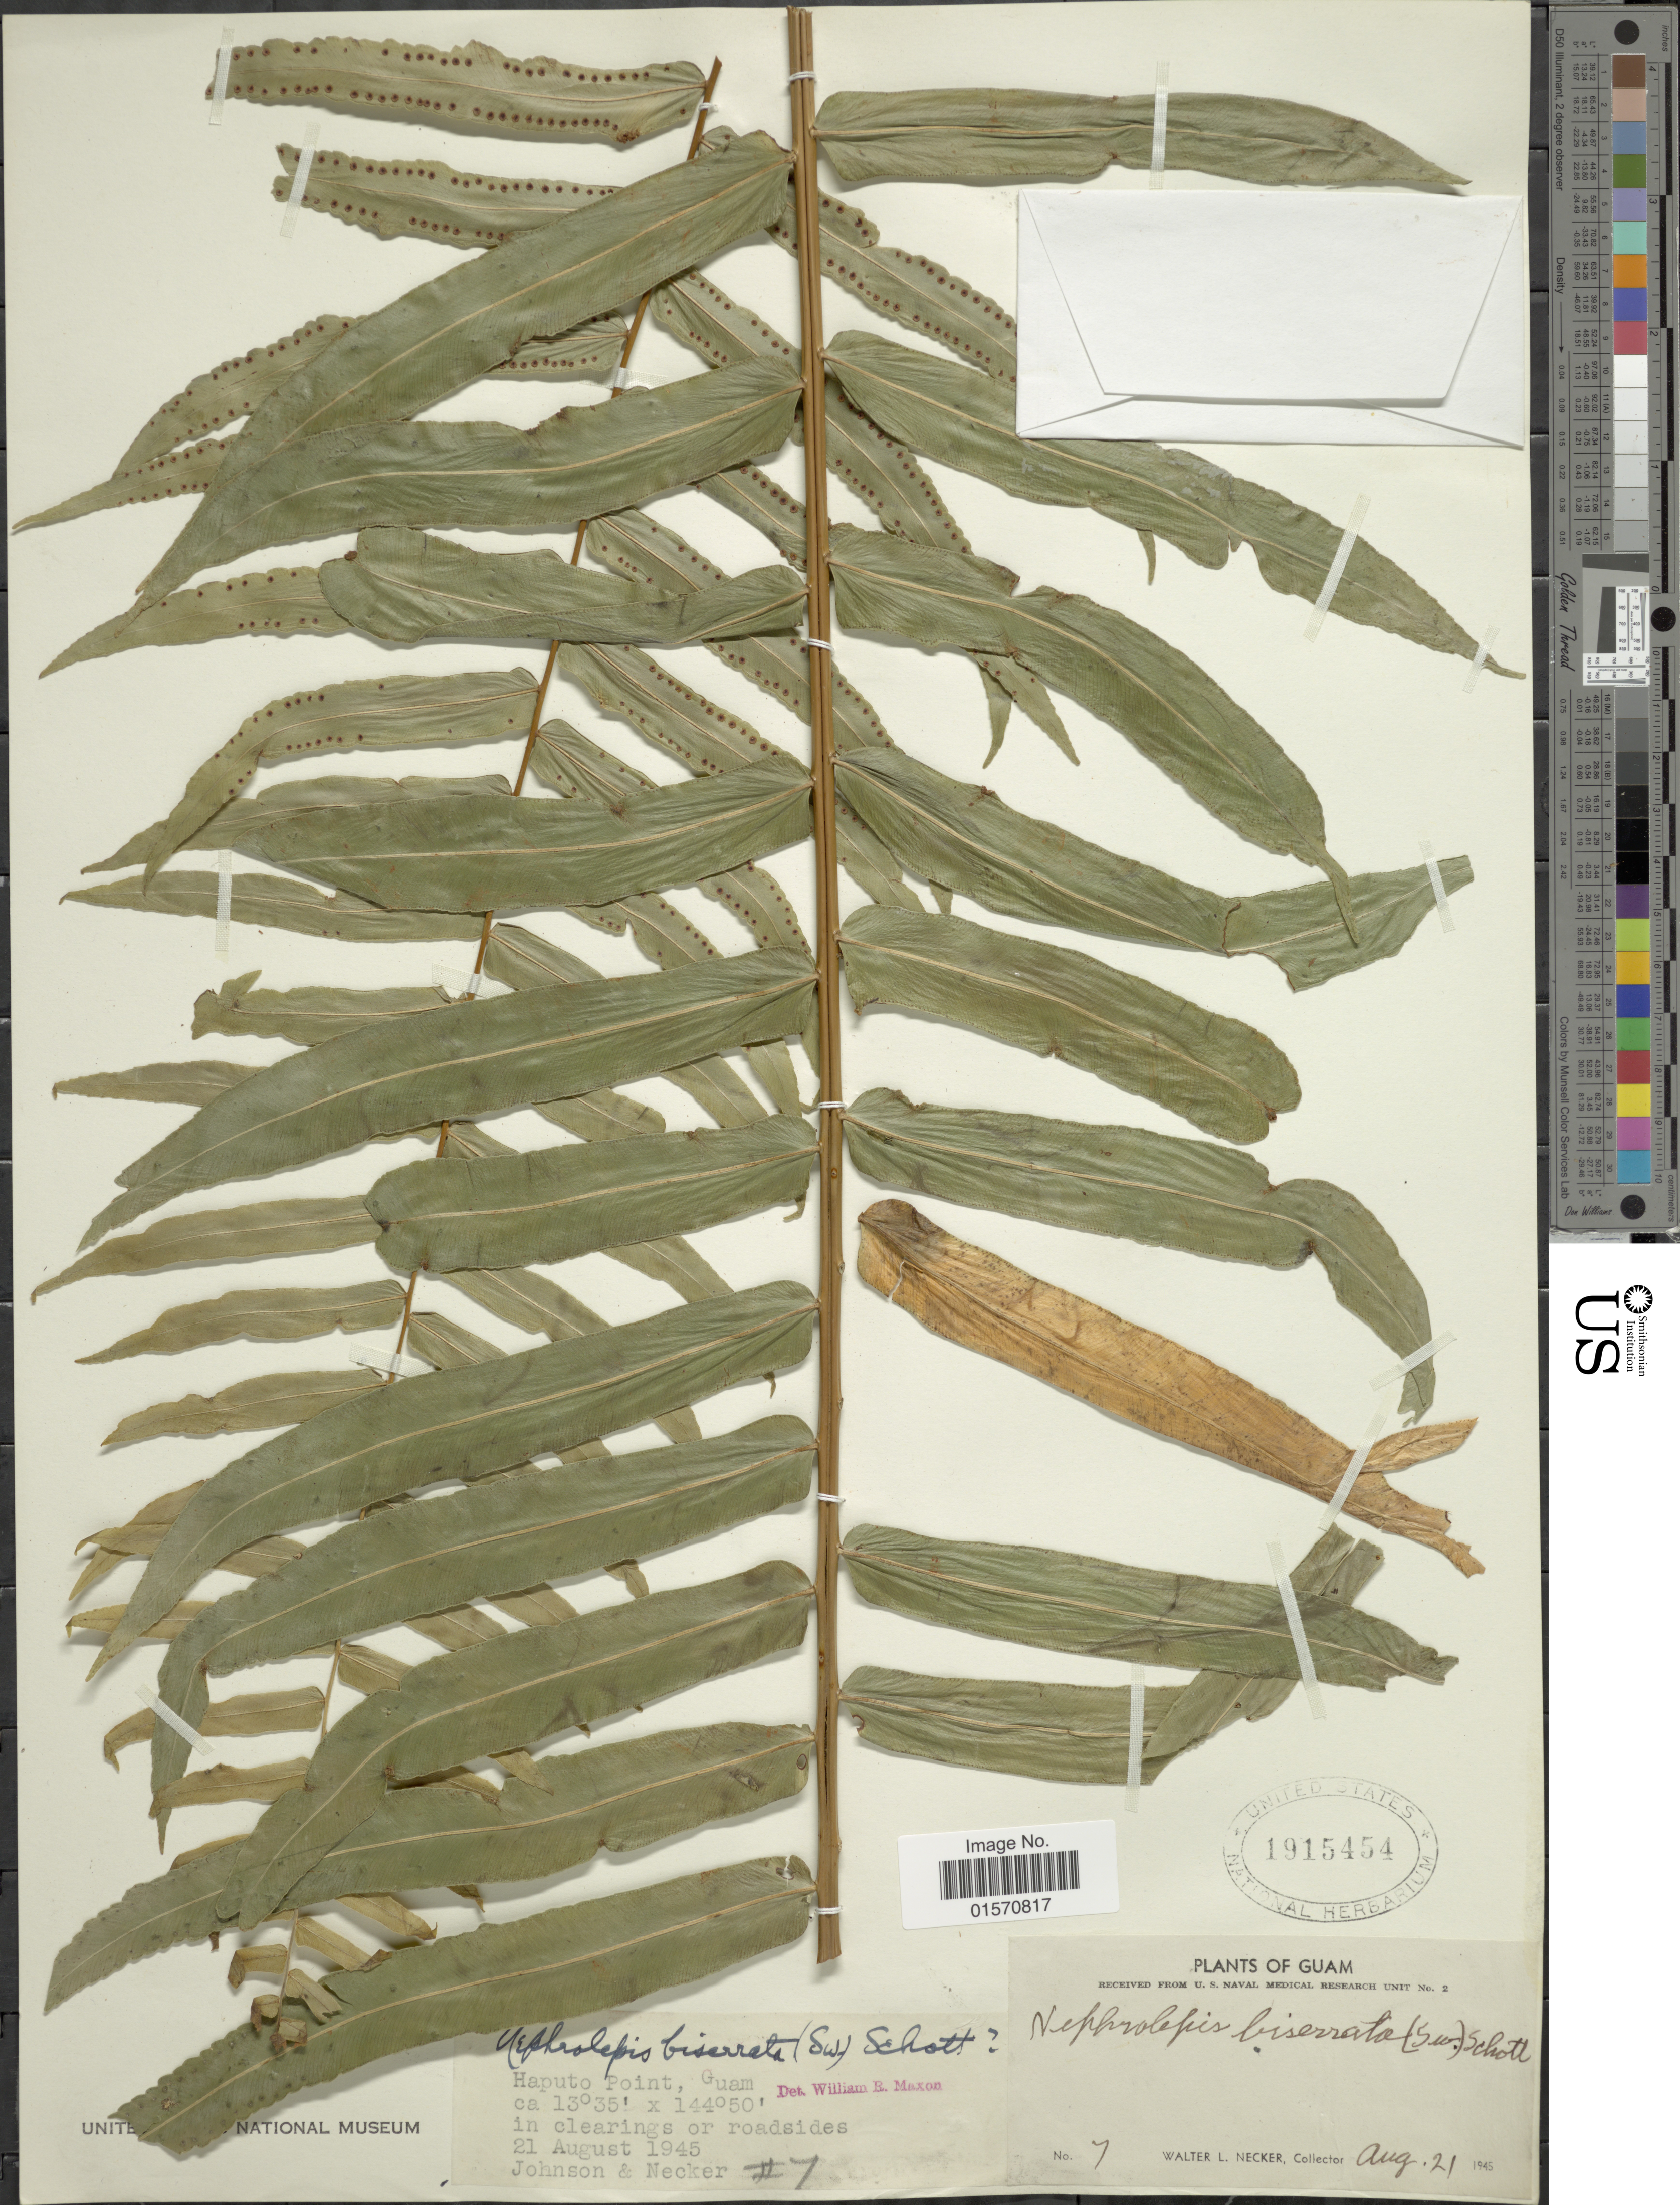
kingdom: Plantae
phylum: Tracheophyta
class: Polypodiopsida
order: Polypodiales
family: Nephrolepidaceae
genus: Nephrolepis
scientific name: Nephrolepis biserrata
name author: (Sw.) Schott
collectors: -- Johnson & W. L. Necker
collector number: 7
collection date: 1945-08-21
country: Guam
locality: Haputo Point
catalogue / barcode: US 1915454